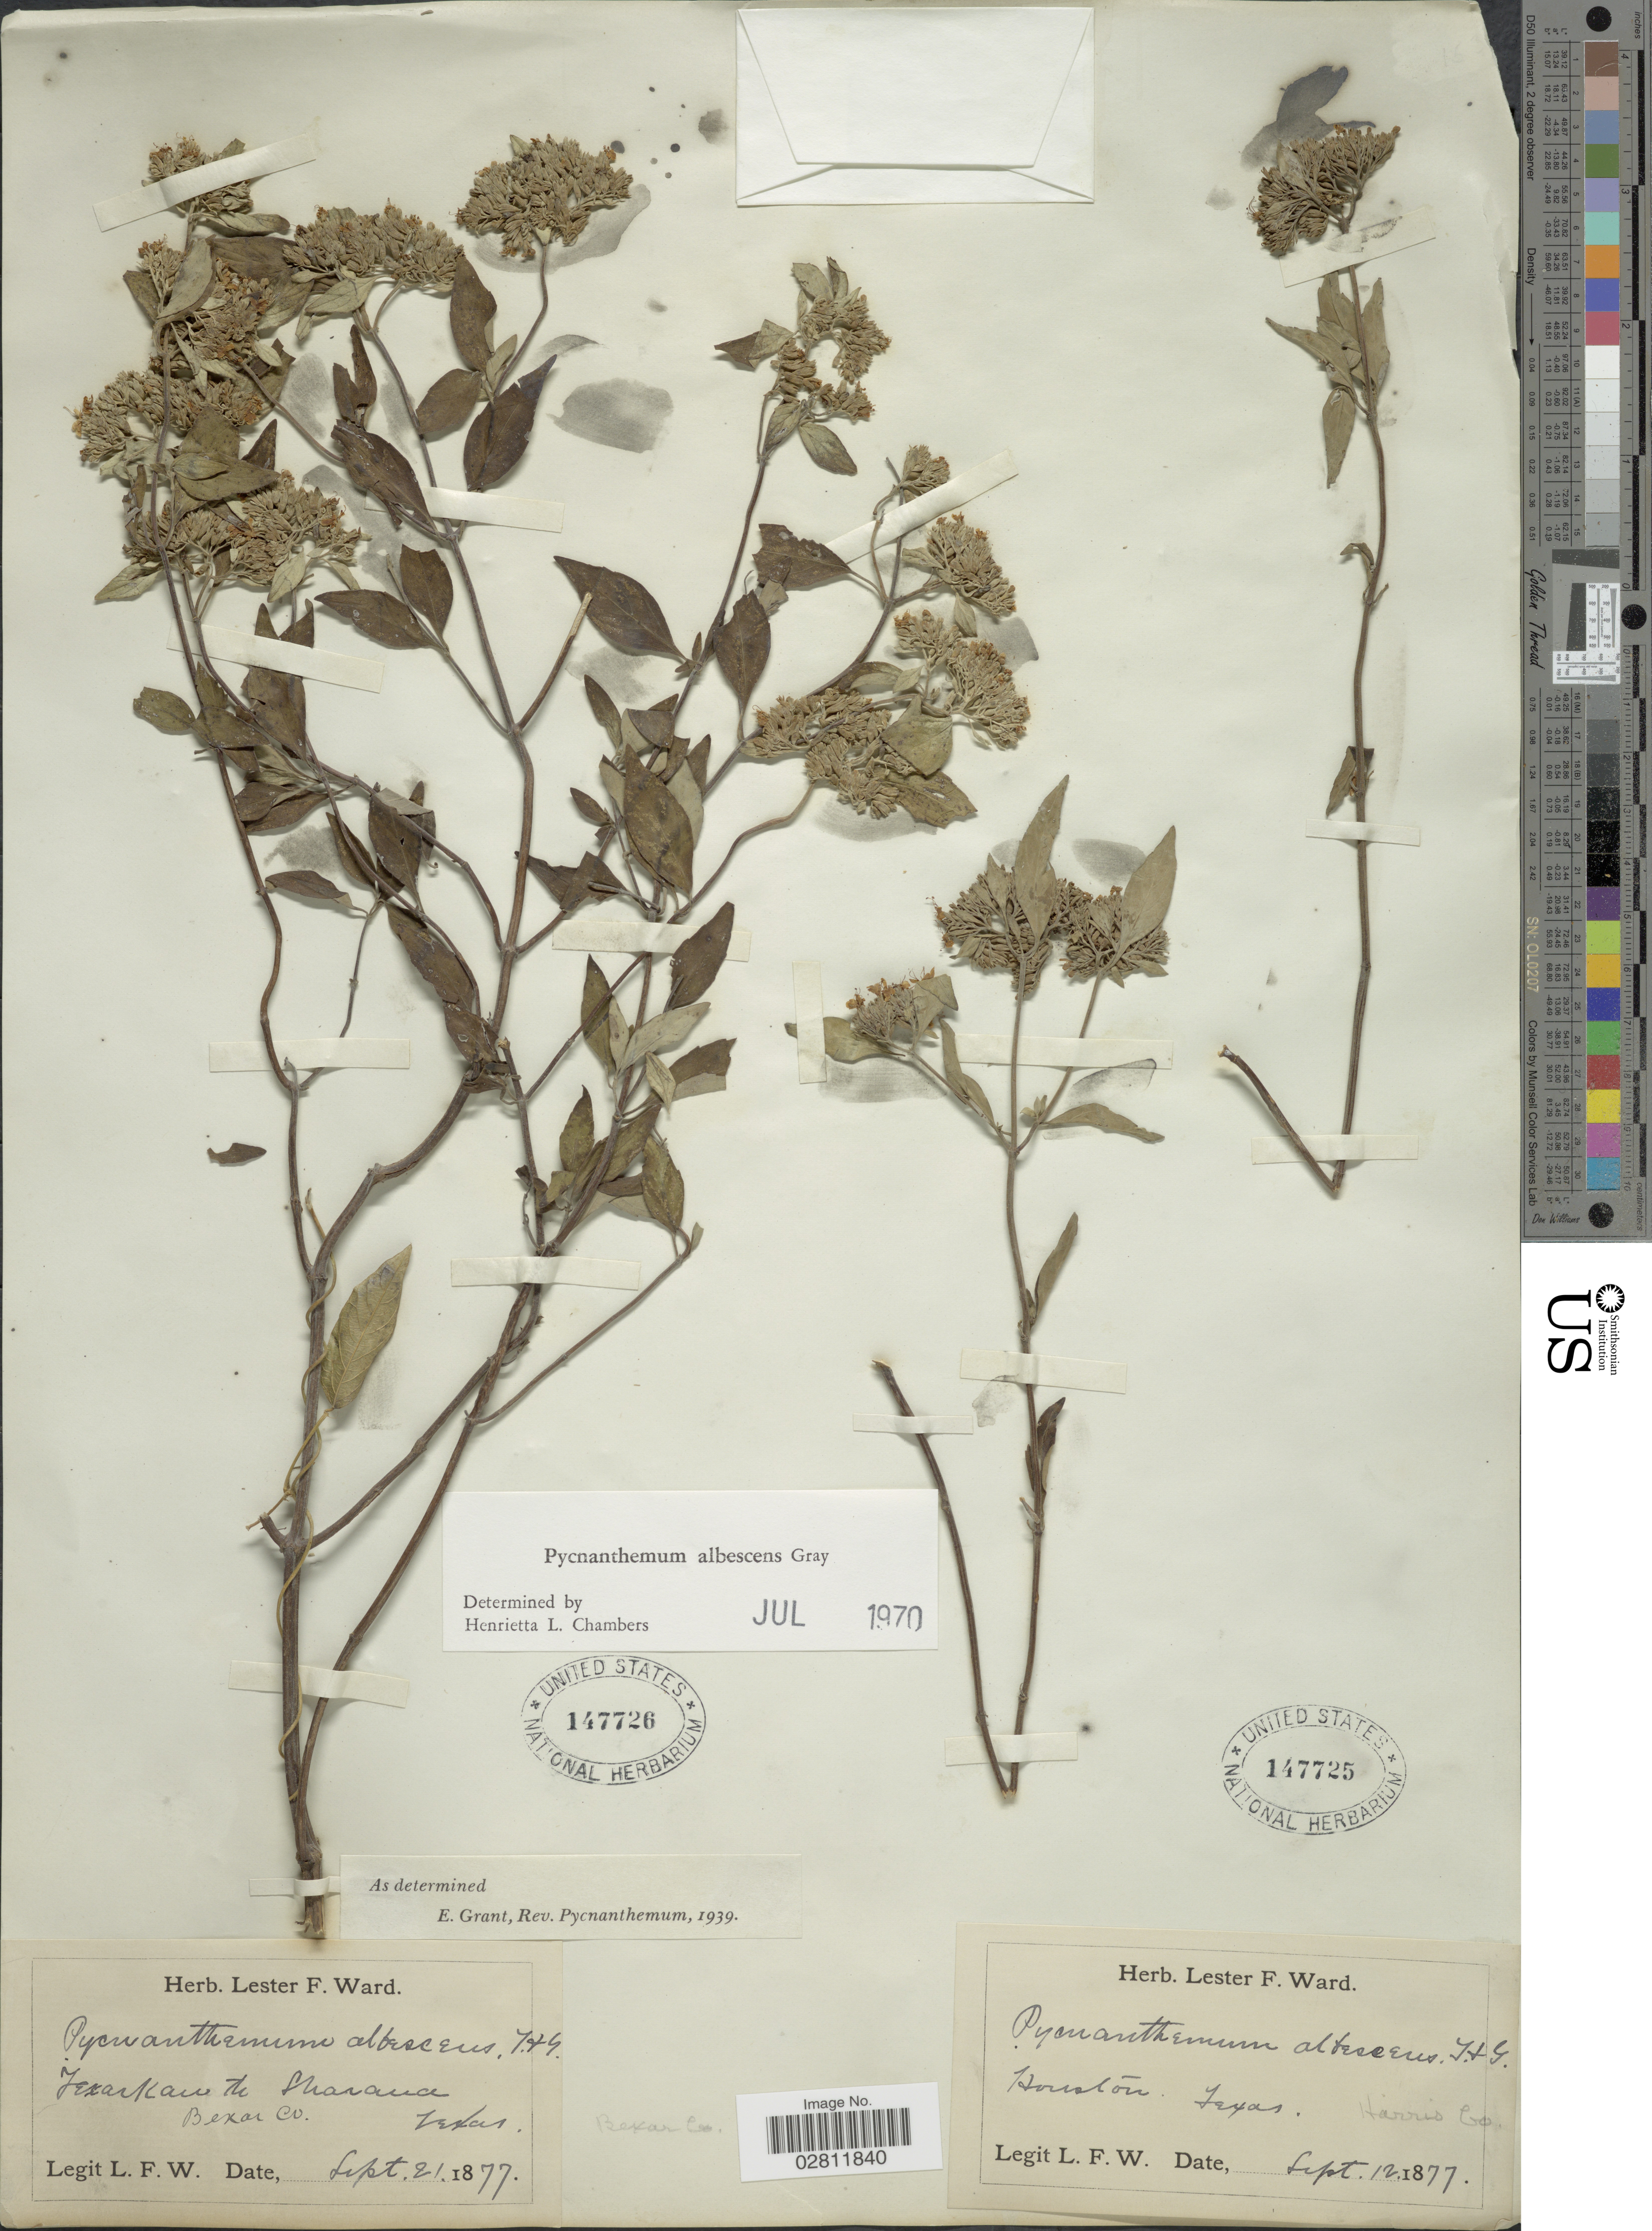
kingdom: Plantae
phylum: Tracheophyta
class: Magnoliopsida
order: Lamiales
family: Lamiaceae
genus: Pycnanthemum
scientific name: Pycnanthemum albescens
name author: Torr. & A. Gray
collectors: L. F. Ward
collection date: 1877-09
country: United States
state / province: Texas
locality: Houston. Harris Co.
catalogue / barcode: US 147725-2